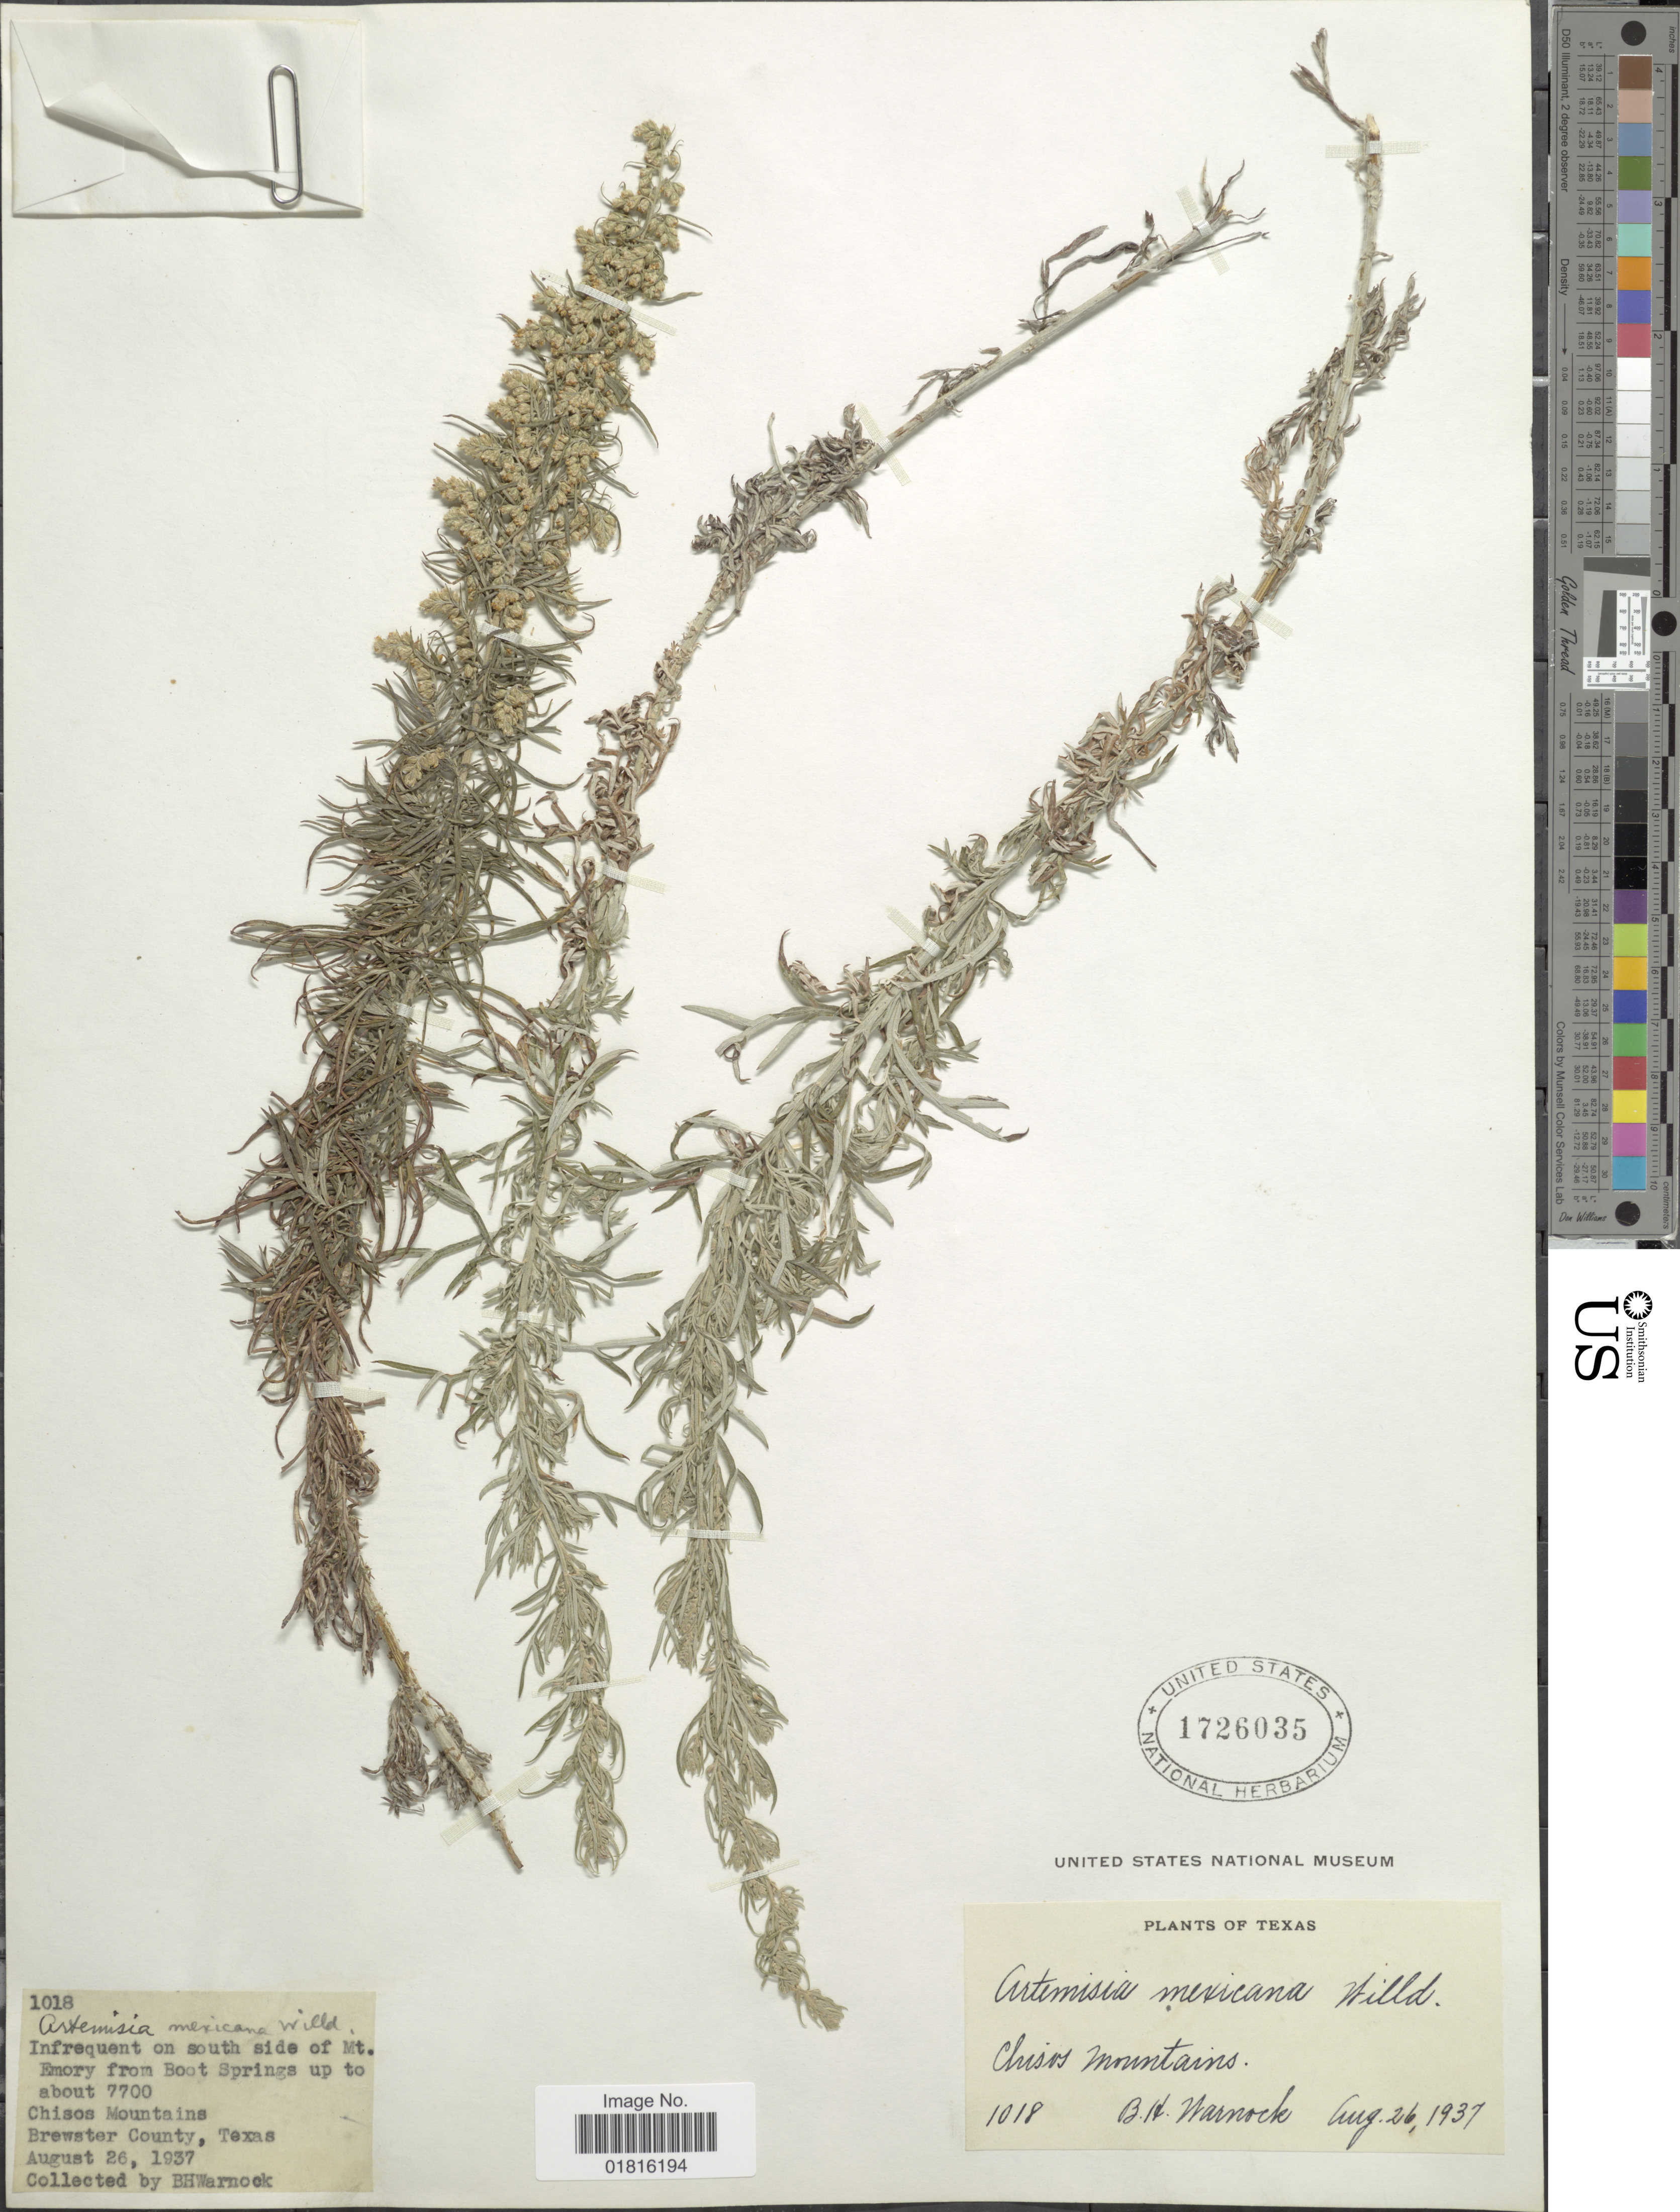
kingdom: Plantae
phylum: Tracheophyta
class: Magnoliopsida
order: Asterales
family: Asteraceae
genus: Artemisia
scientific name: Artemisia ludoviciana subsp. albula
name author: (Wooton) D.D. Keck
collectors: B. H. Warnock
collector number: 1018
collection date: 1937-08-26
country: United States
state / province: Texas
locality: Infrequent on south side of Mt EMory from Boot Springs, Chisos Mountains, Brewster County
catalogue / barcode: US 1726035